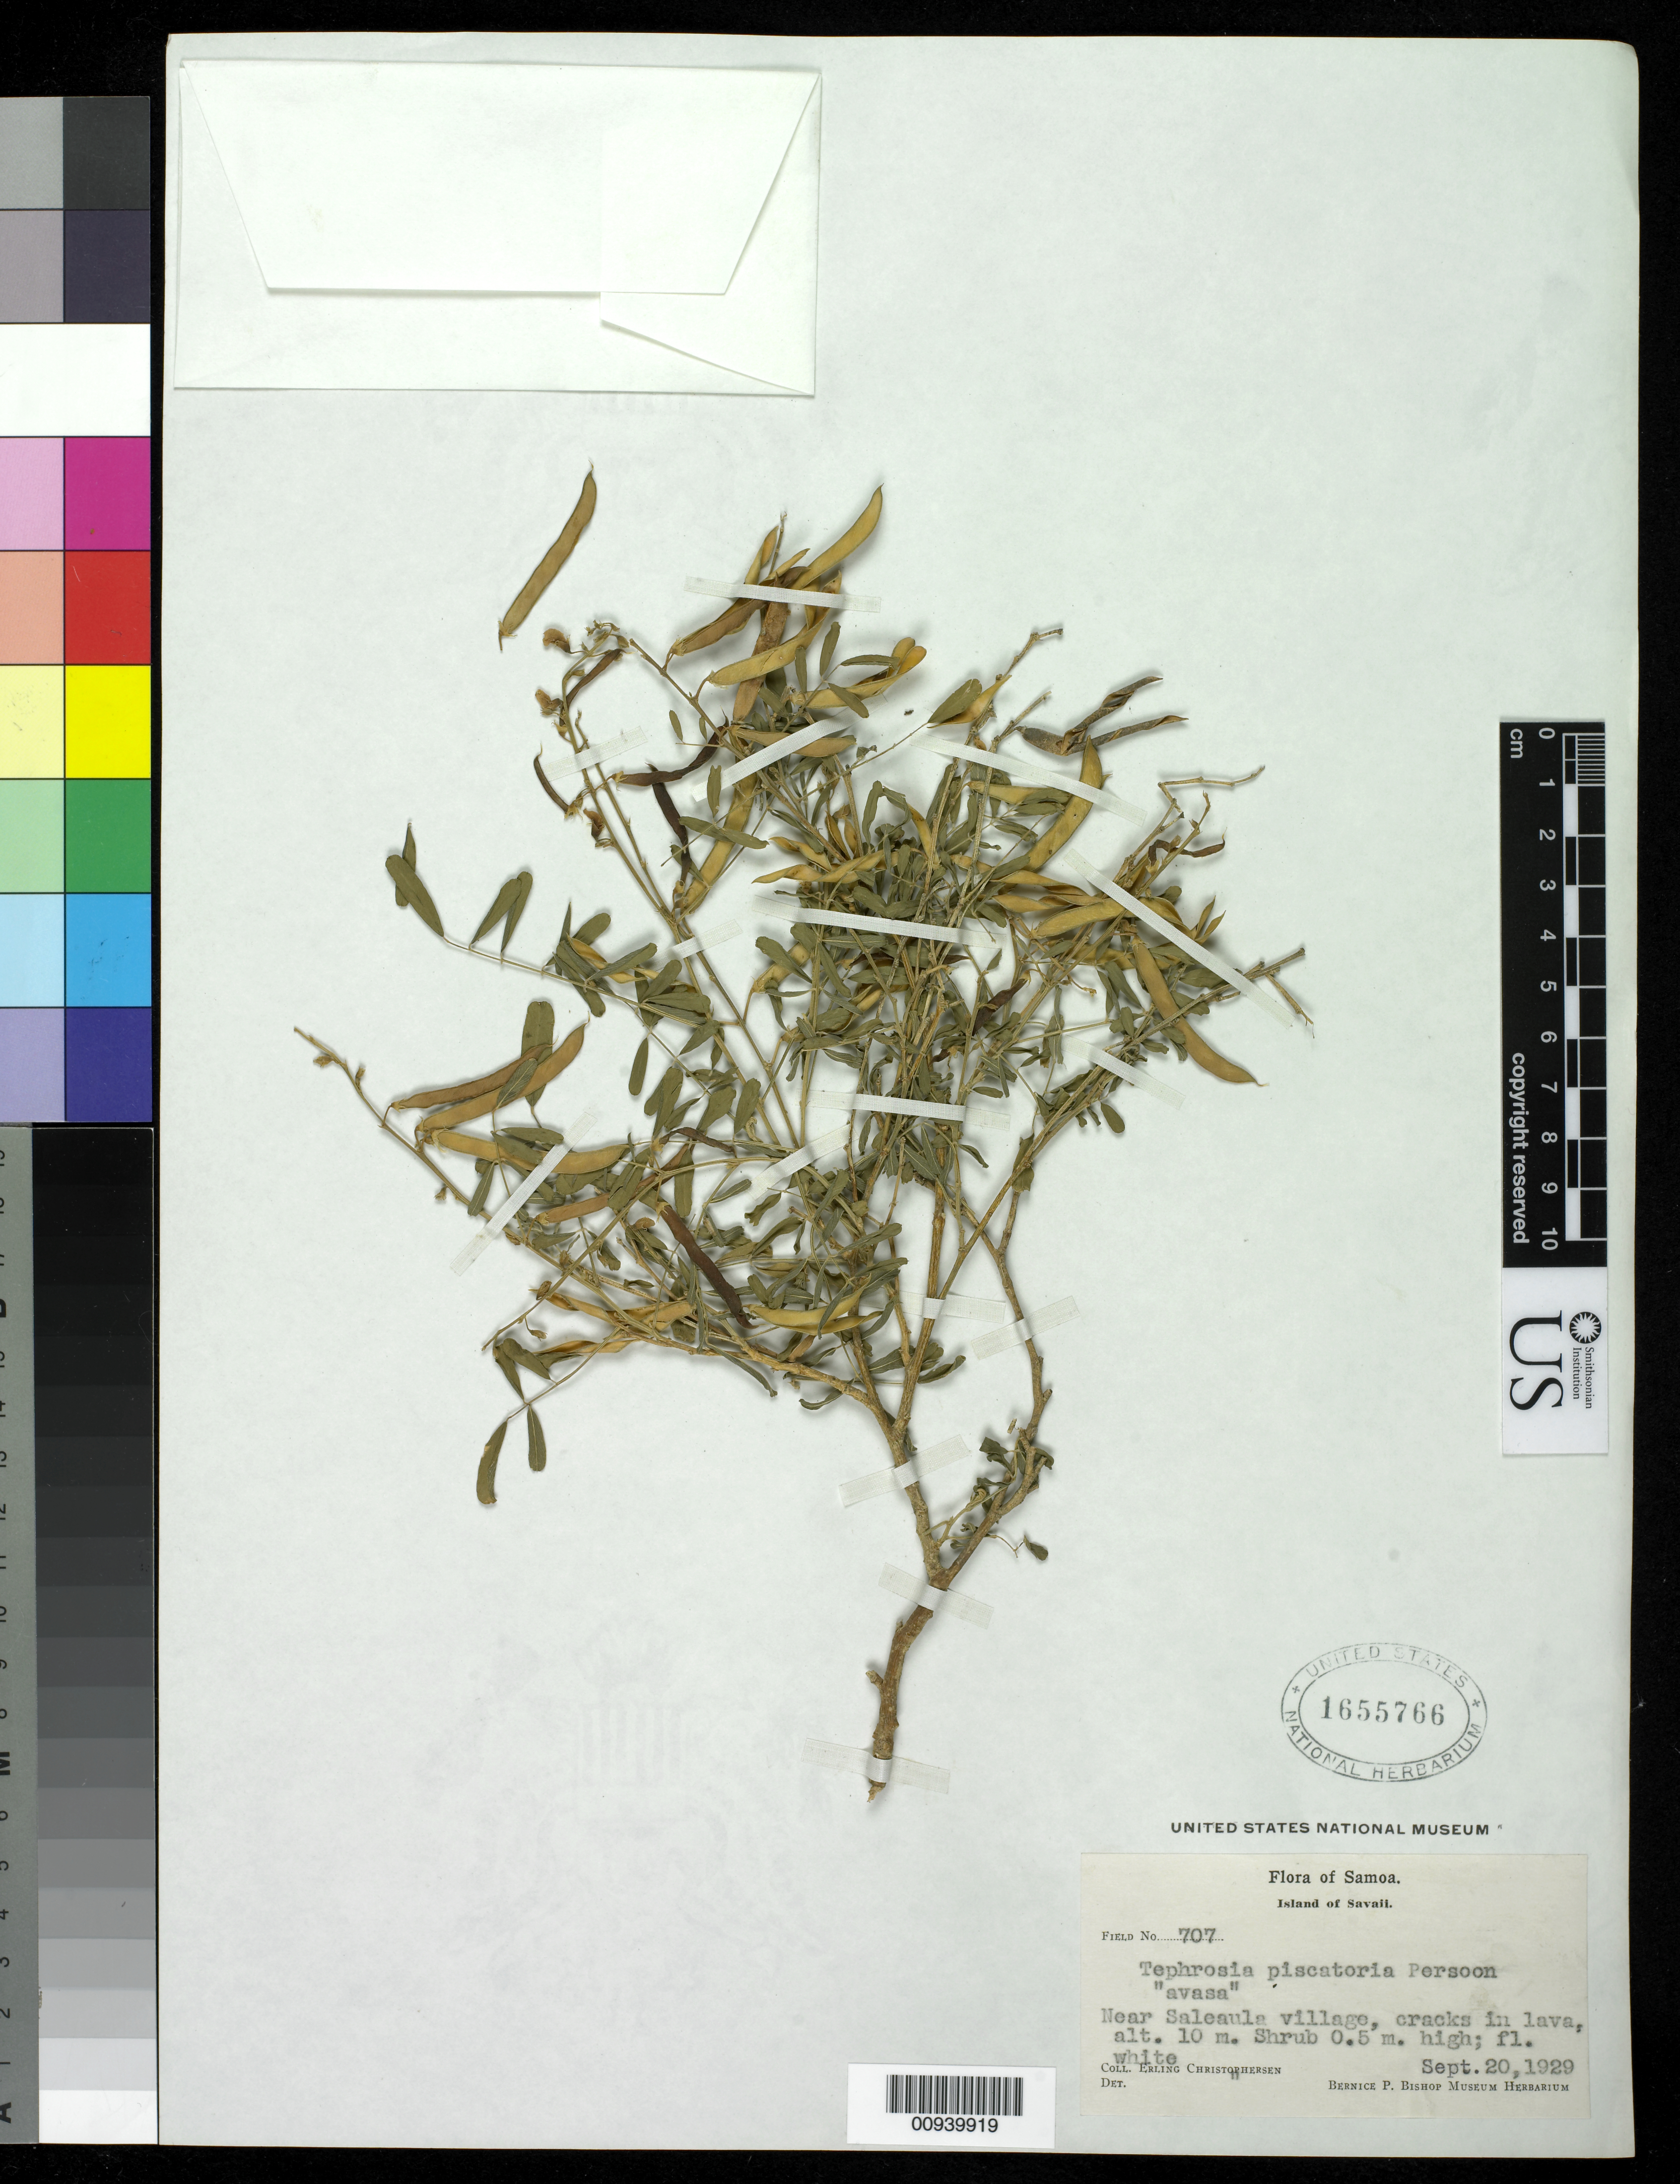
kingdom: Plantae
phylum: Tracheophyta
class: Magnoliopsida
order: Fabales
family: Fabaceae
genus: Tephrosia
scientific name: Tephrosia piscatoria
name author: (Aiton) Pers.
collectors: E. Christophersen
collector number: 707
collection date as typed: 20 Sep 1929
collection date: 1929-09-20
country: Samoa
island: Savai'i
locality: Samoa, Near Saleaula village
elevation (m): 10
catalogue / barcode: US 1655766